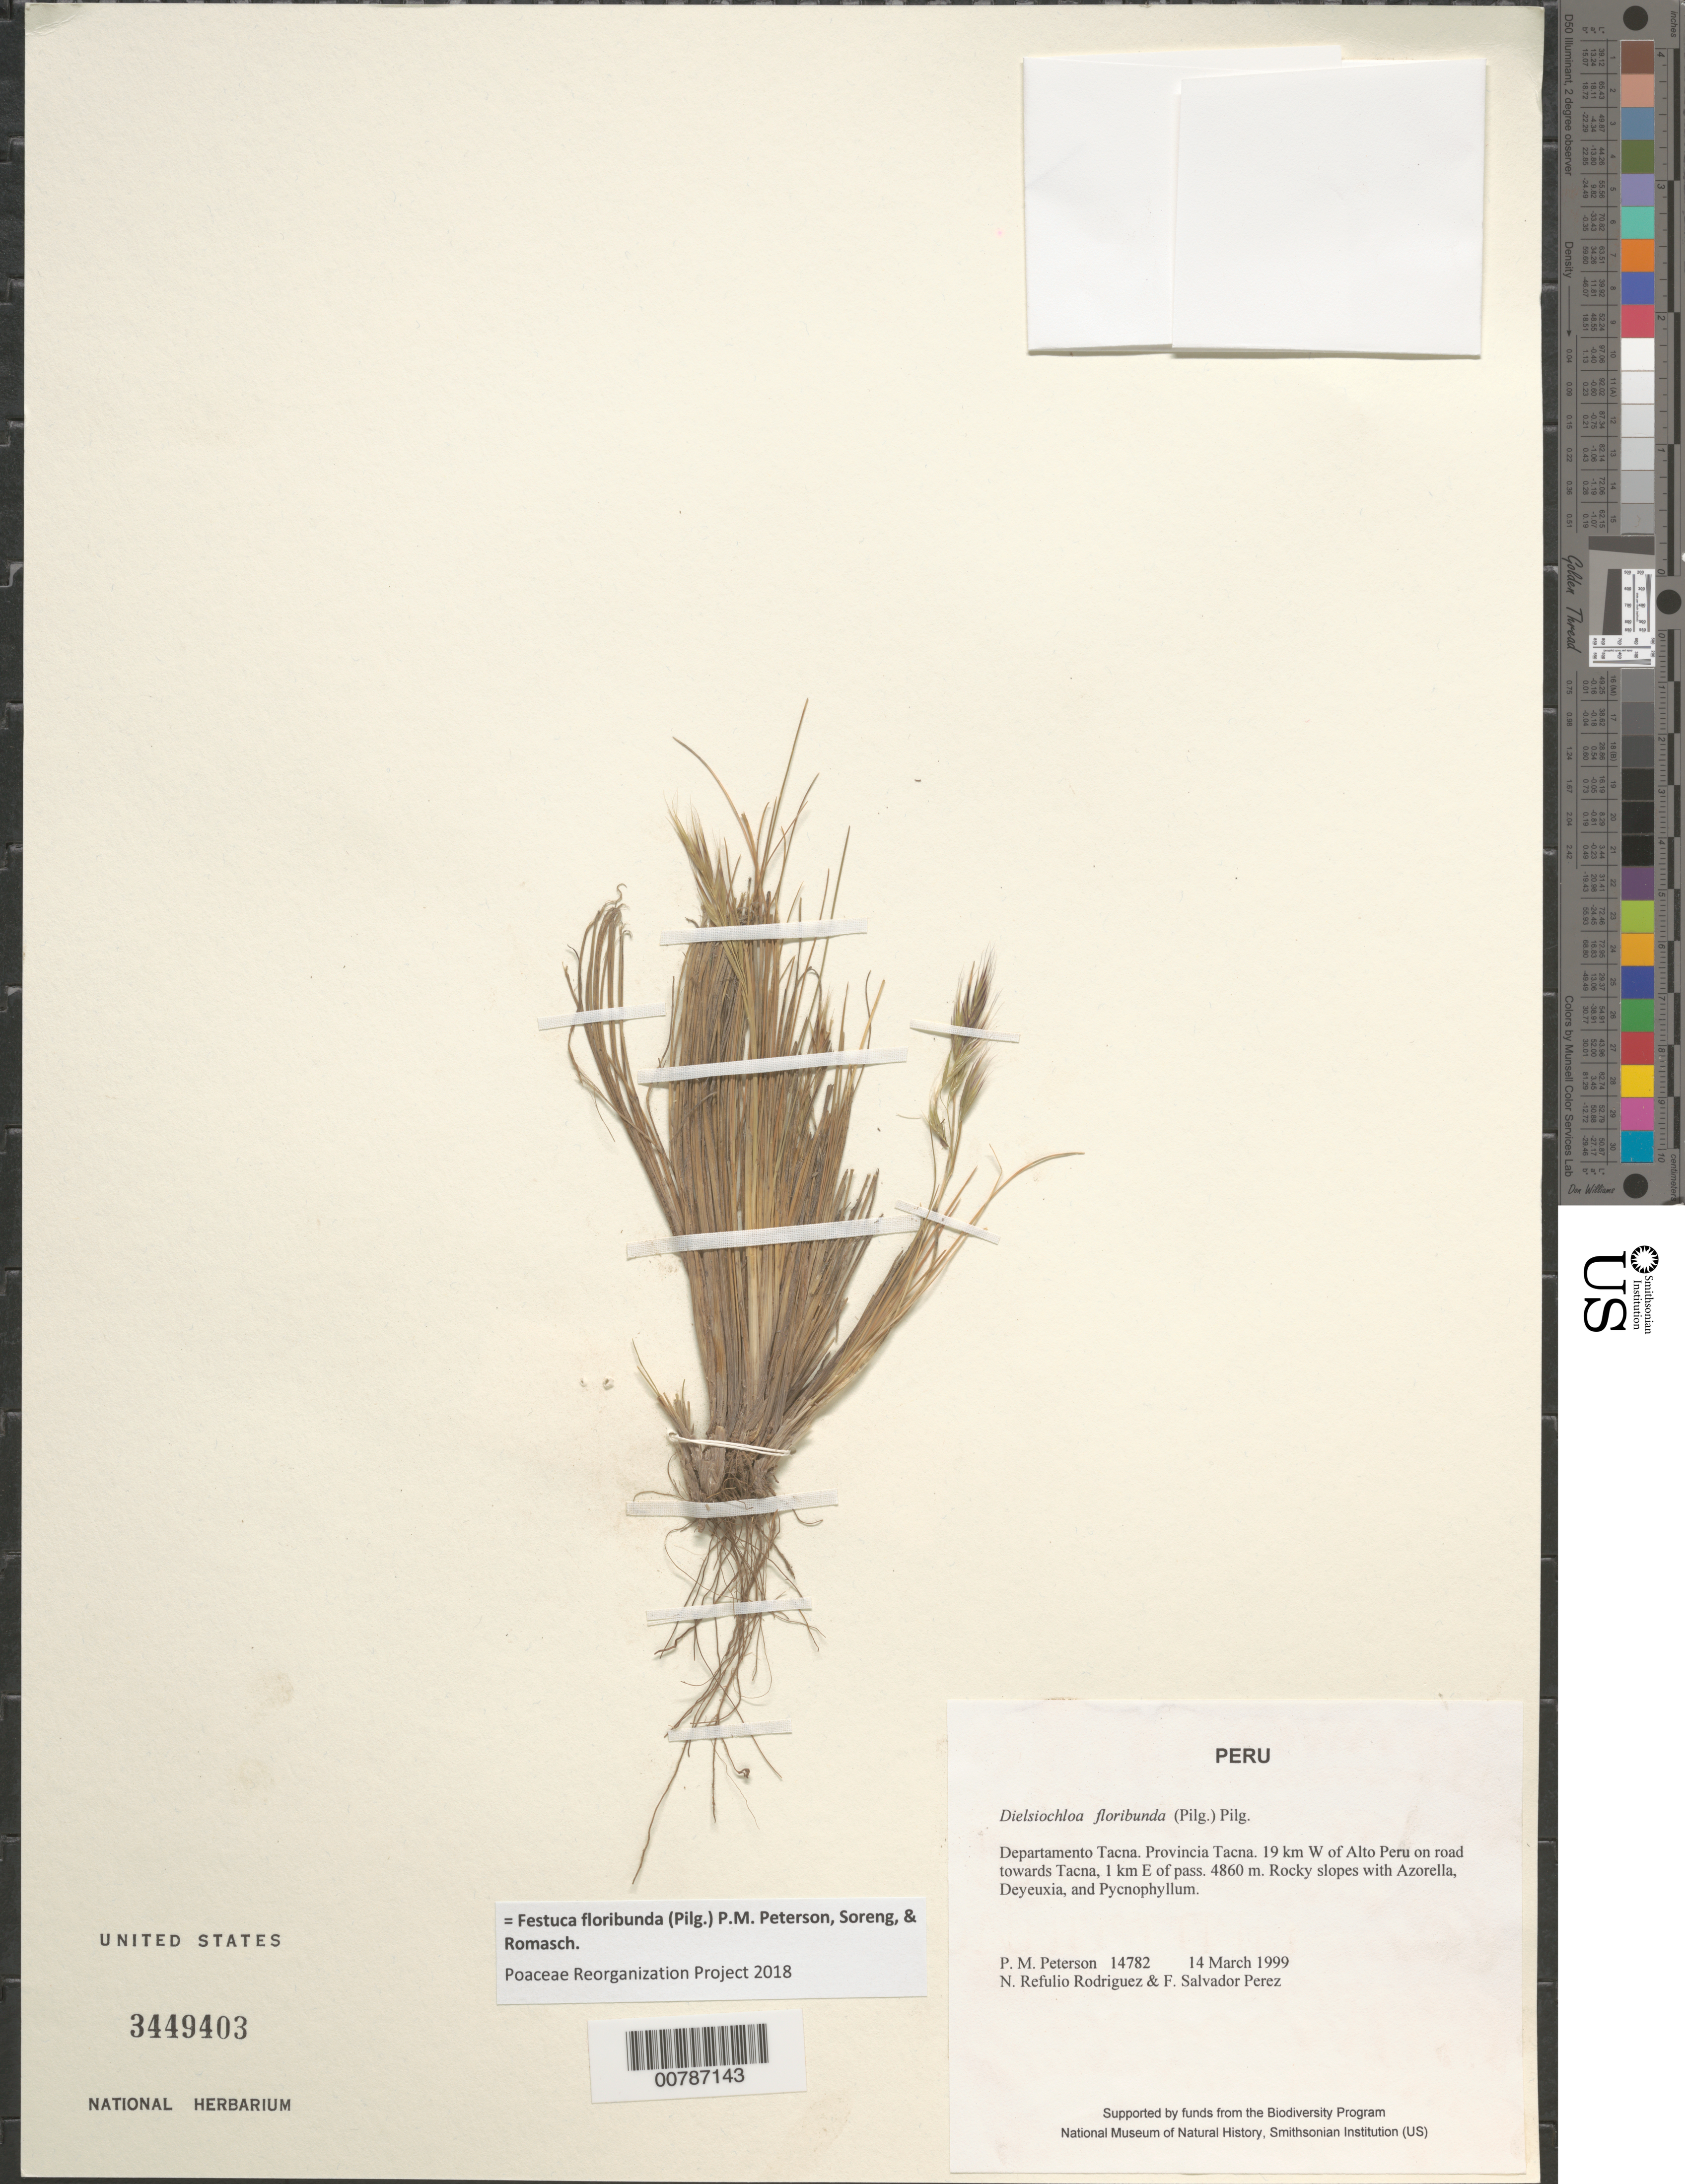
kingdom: Plantae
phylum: Tracheophyta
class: Liliopsida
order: Poales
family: Poaceae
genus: Festuca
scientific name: Festuca floribunda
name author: (Pilg.) P.M. Peterson et al.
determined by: Poaceae Reorganization Project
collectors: P. M. Peterson, N. Refulio-Rodríguez & F. Salvador Perez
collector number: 14782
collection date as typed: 14 Mar 1999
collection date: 1999-03-14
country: Peru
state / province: Tacna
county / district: Tacna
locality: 19 km W of Alto Peru on road towards Tacna, 1 km E of pass.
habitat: Rocky slopes with Azorella, Deyeuxia and Pycnophyllum.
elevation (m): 4860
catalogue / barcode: US 3449403